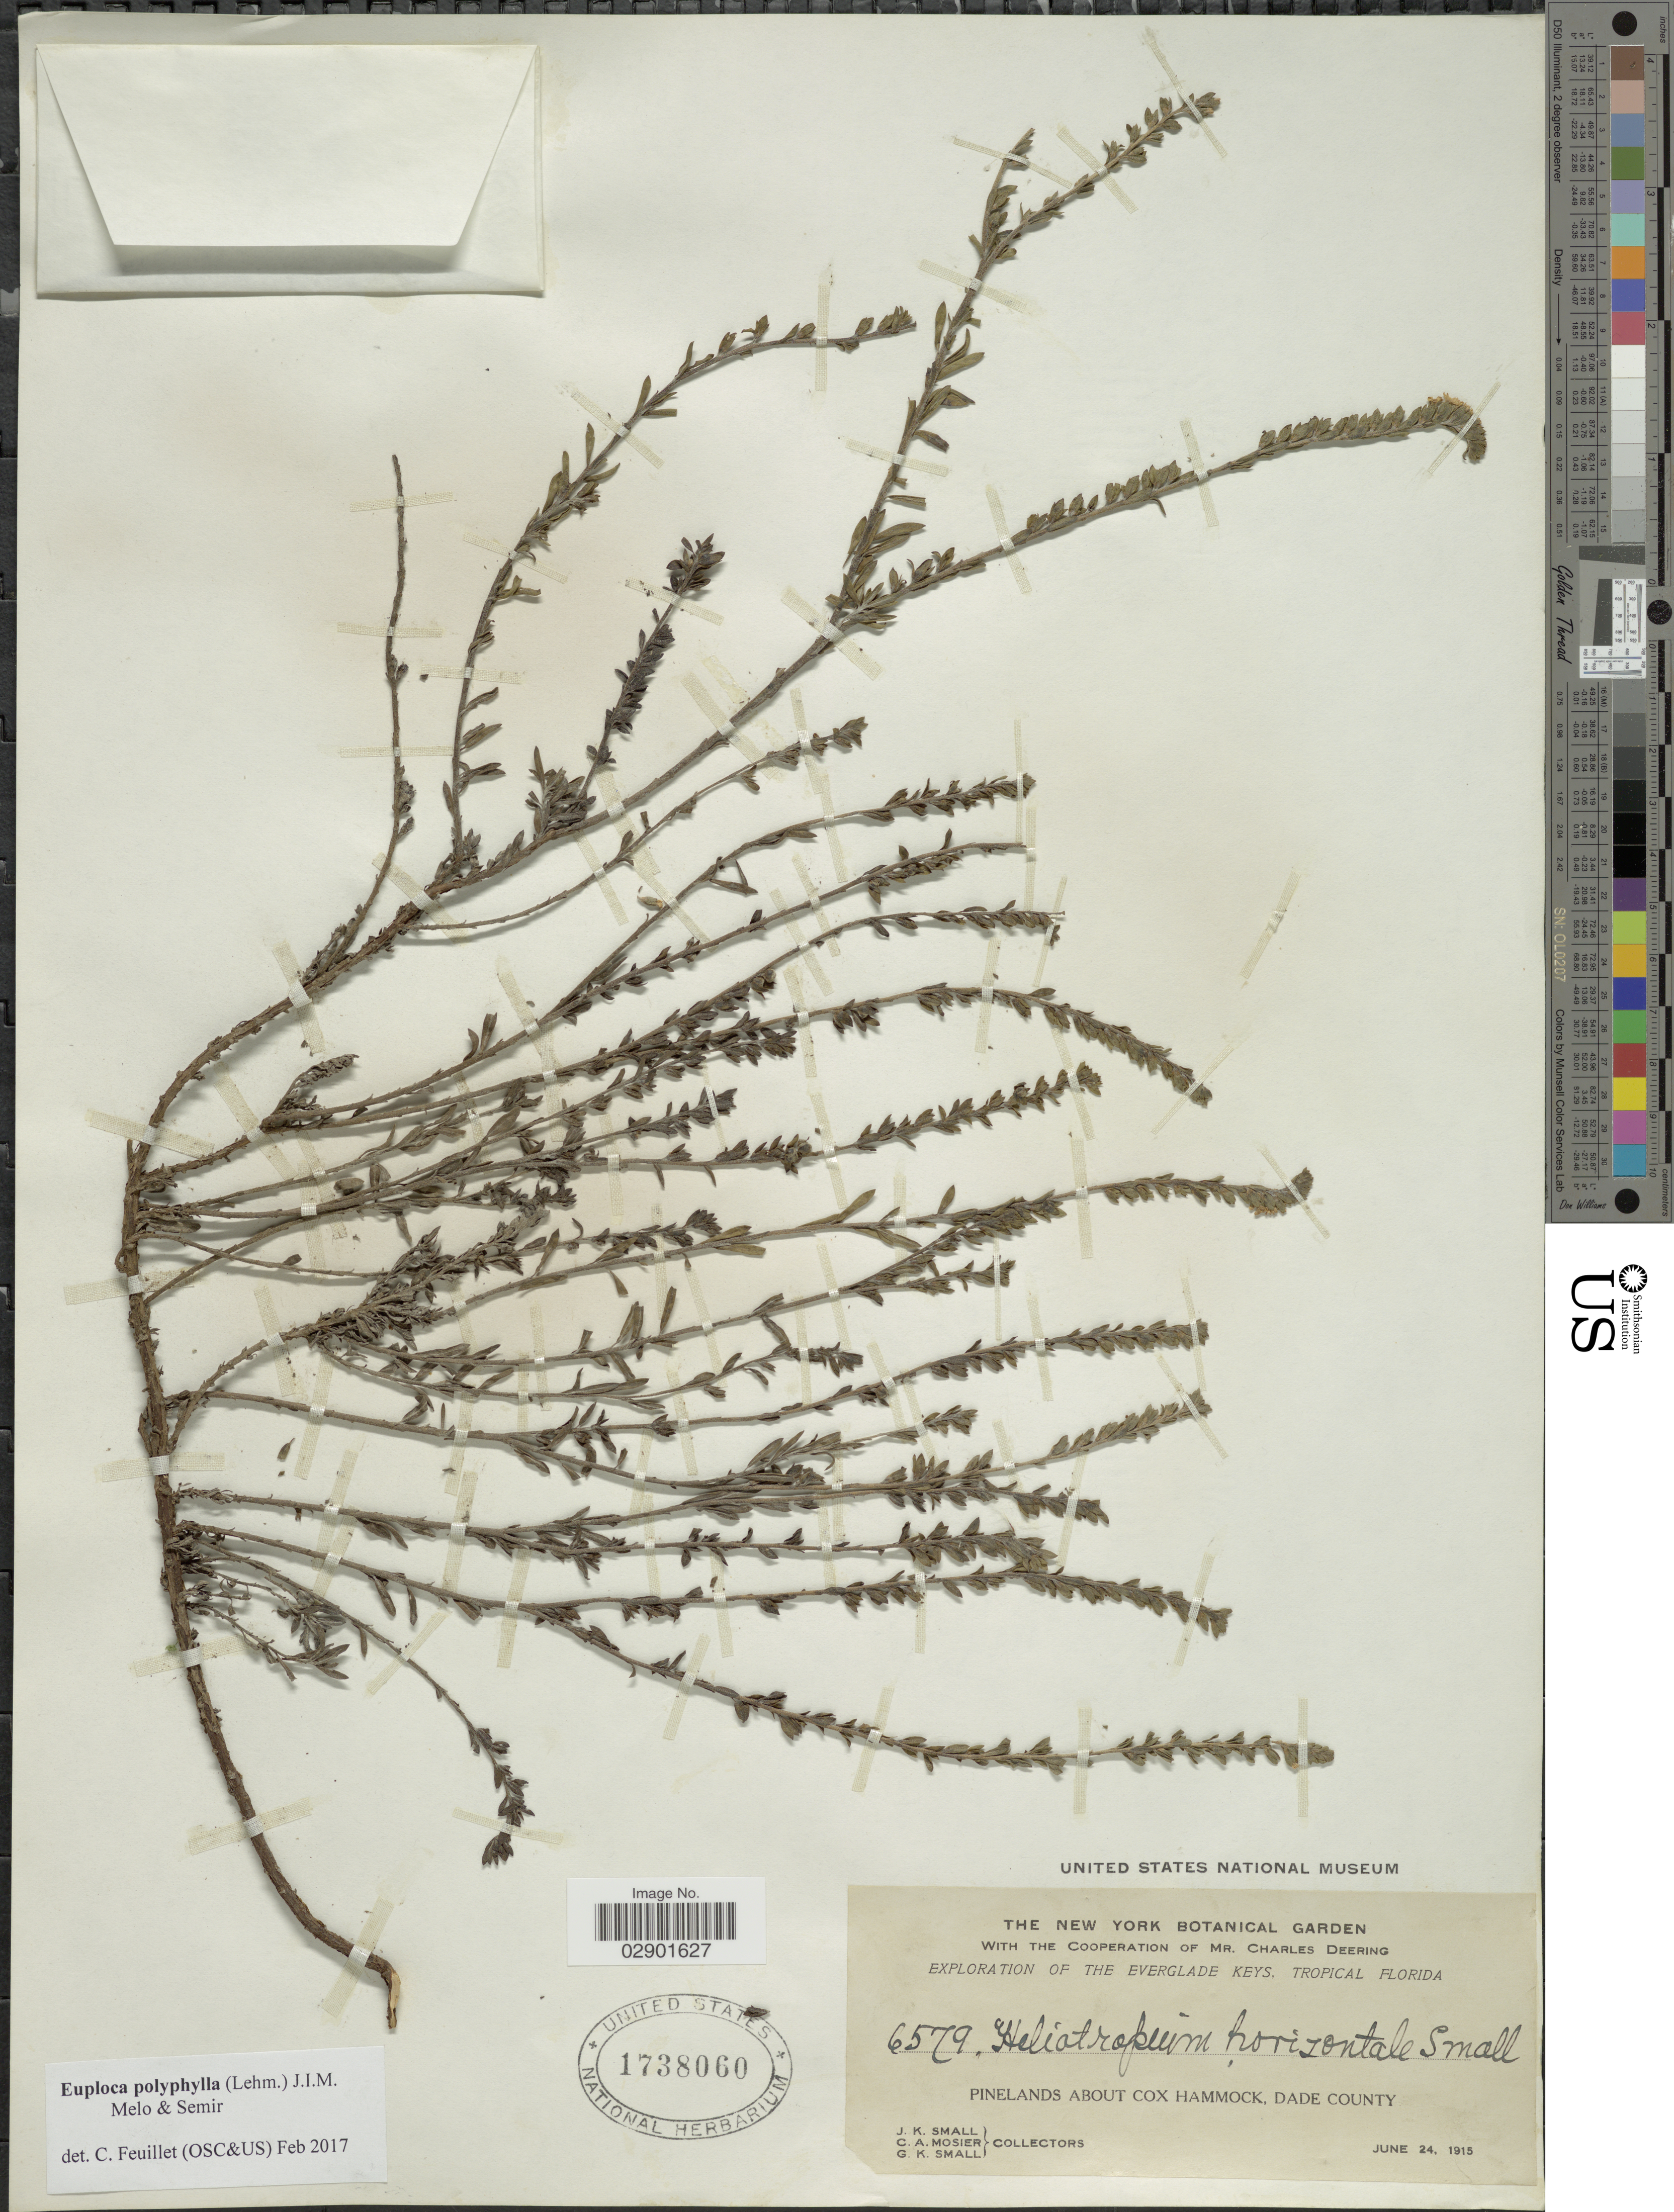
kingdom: Plantae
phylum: Tracheophyta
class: Magnoliopsida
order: Boraginales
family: Heliotropiaceae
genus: Euploca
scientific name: Euploca polyphylla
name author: (Lehm.) J.I.M. Melo & Semir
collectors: J. K. Small, C. A. Mosier & G. K. Small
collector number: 6579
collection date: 1915-06-24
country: United States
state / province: Florida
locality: The Everglade Keys, Tropical Florida. Pinelands about Cox Hammock, Dade County.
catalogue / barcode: US 1738060